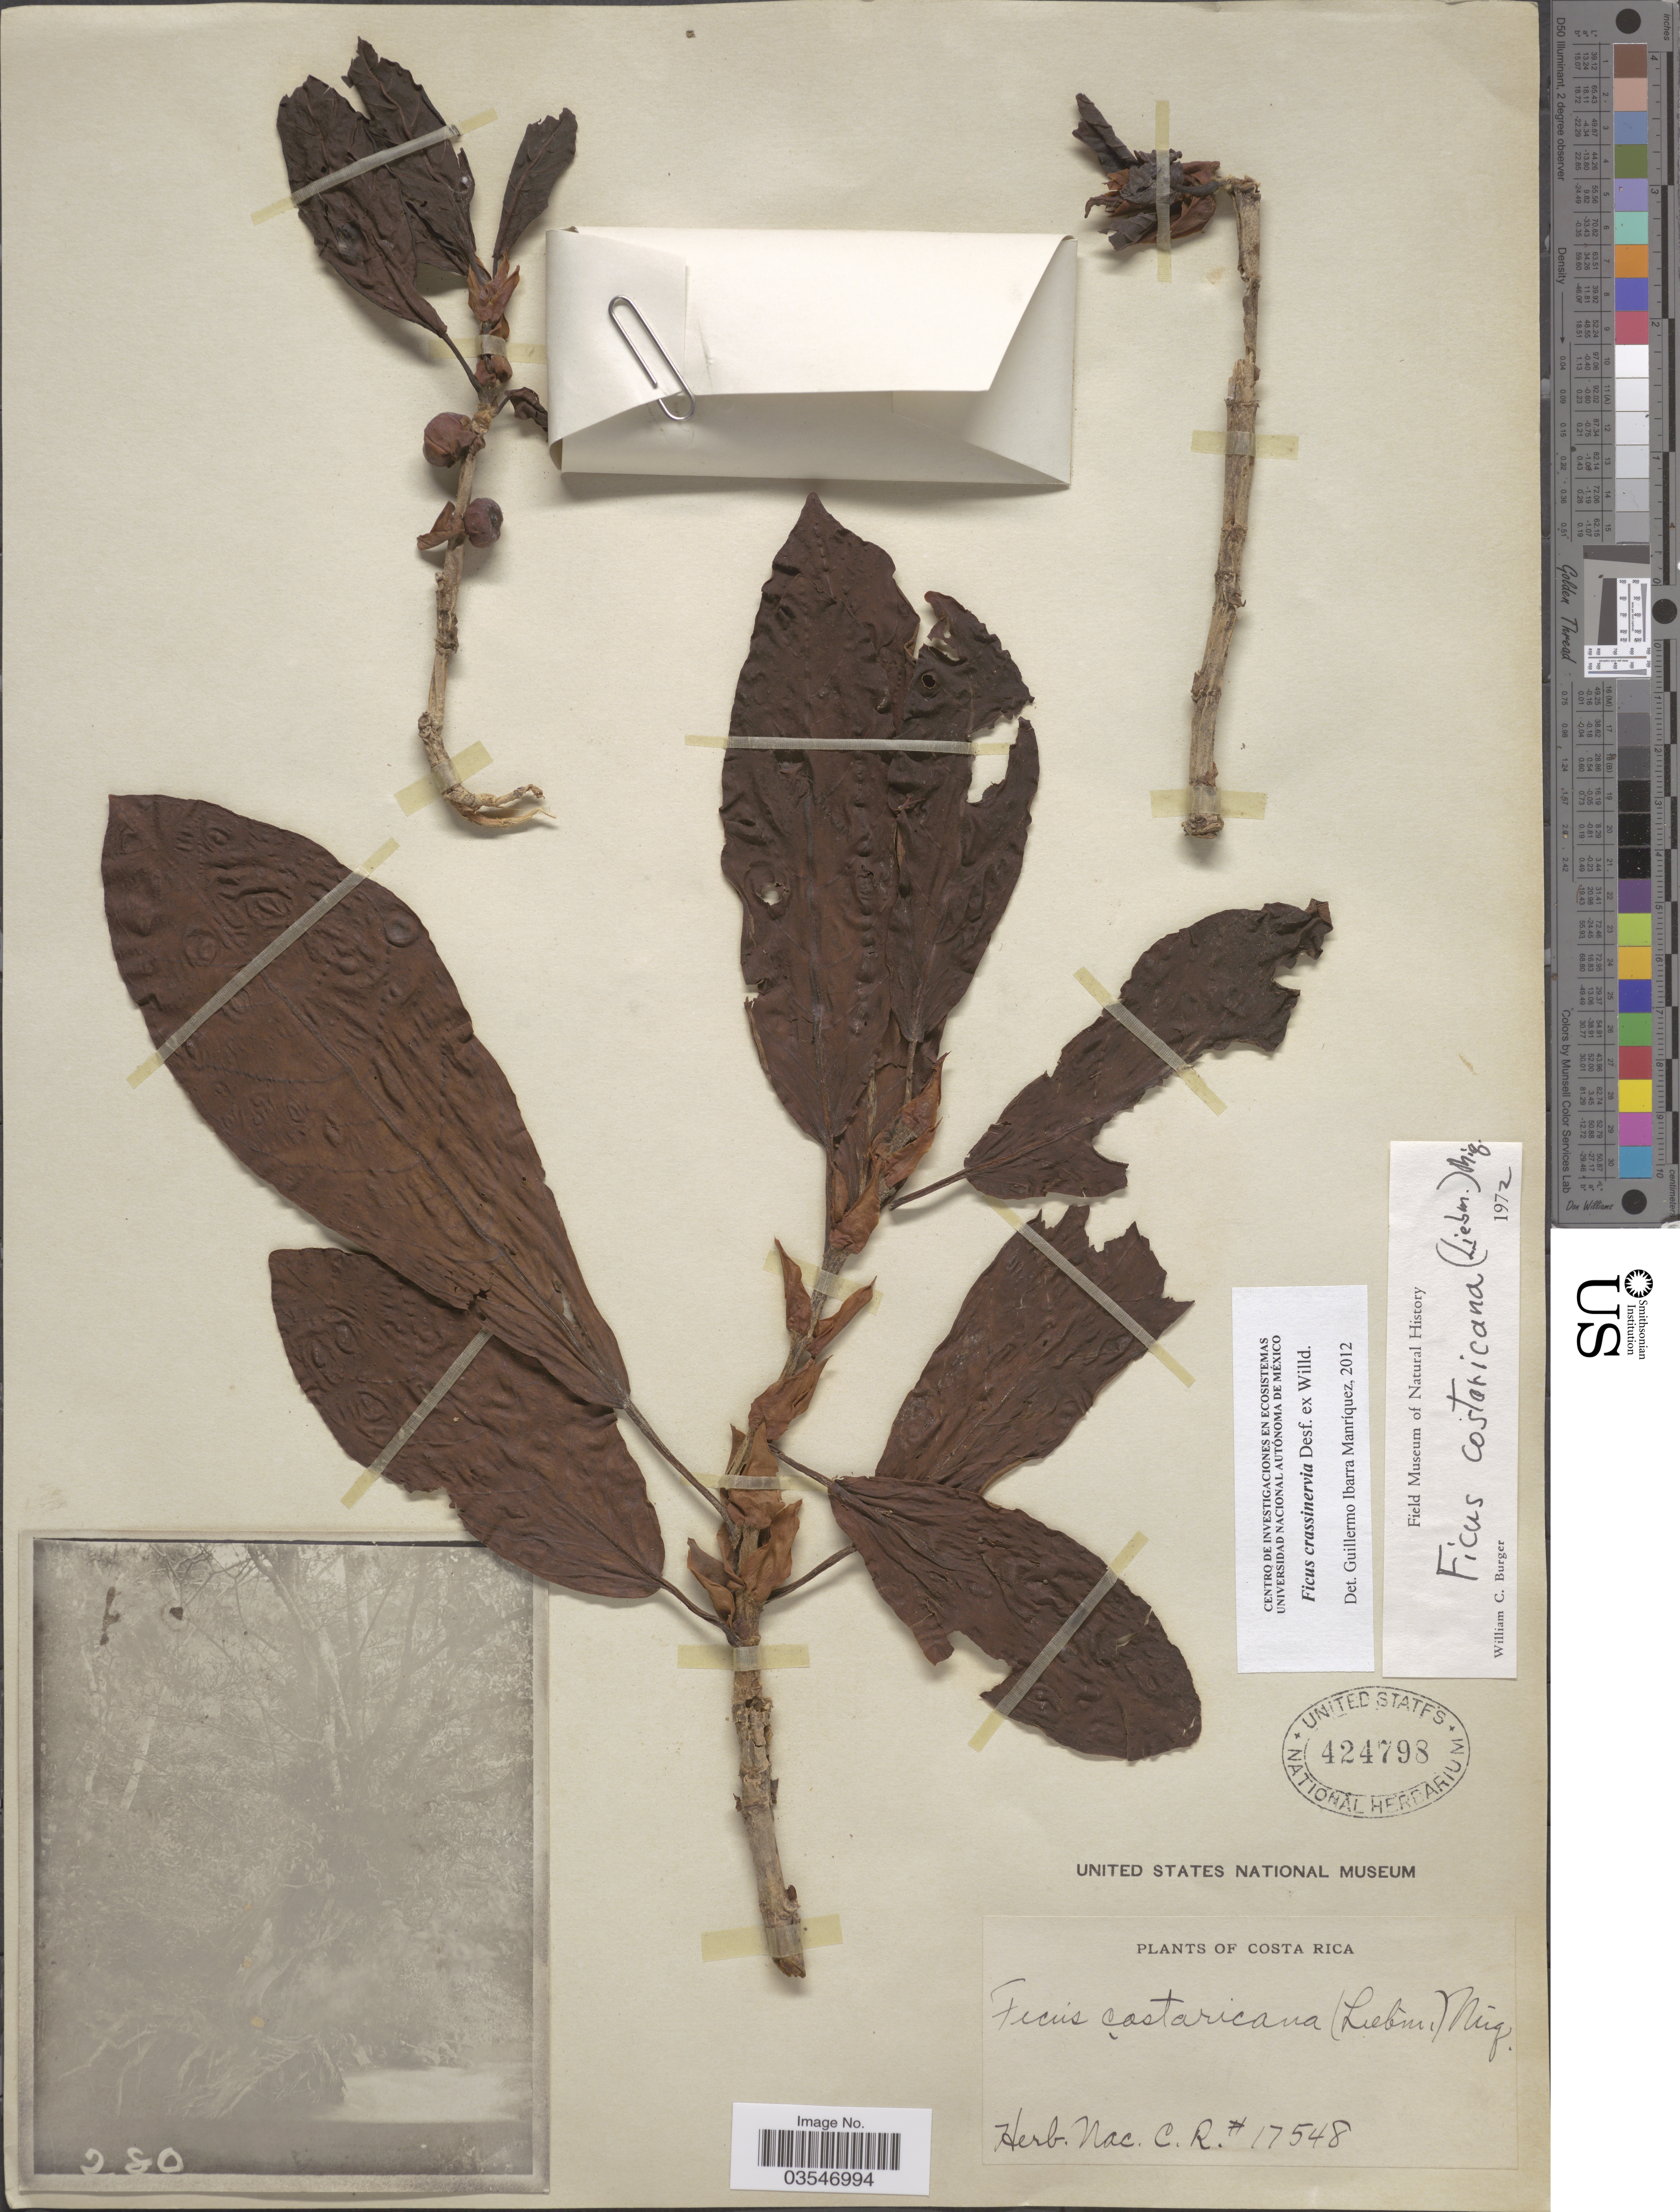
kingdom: Plantae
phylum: Tracheophyta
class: Magnoliopsida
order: Rosales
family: Moraceae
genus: Ficus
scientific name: Ficus crassinervia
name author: Desf. ex Willd.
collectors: Museo Nacional de Costa Rica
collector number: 17548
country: Costa Rica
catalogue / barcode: US 424798